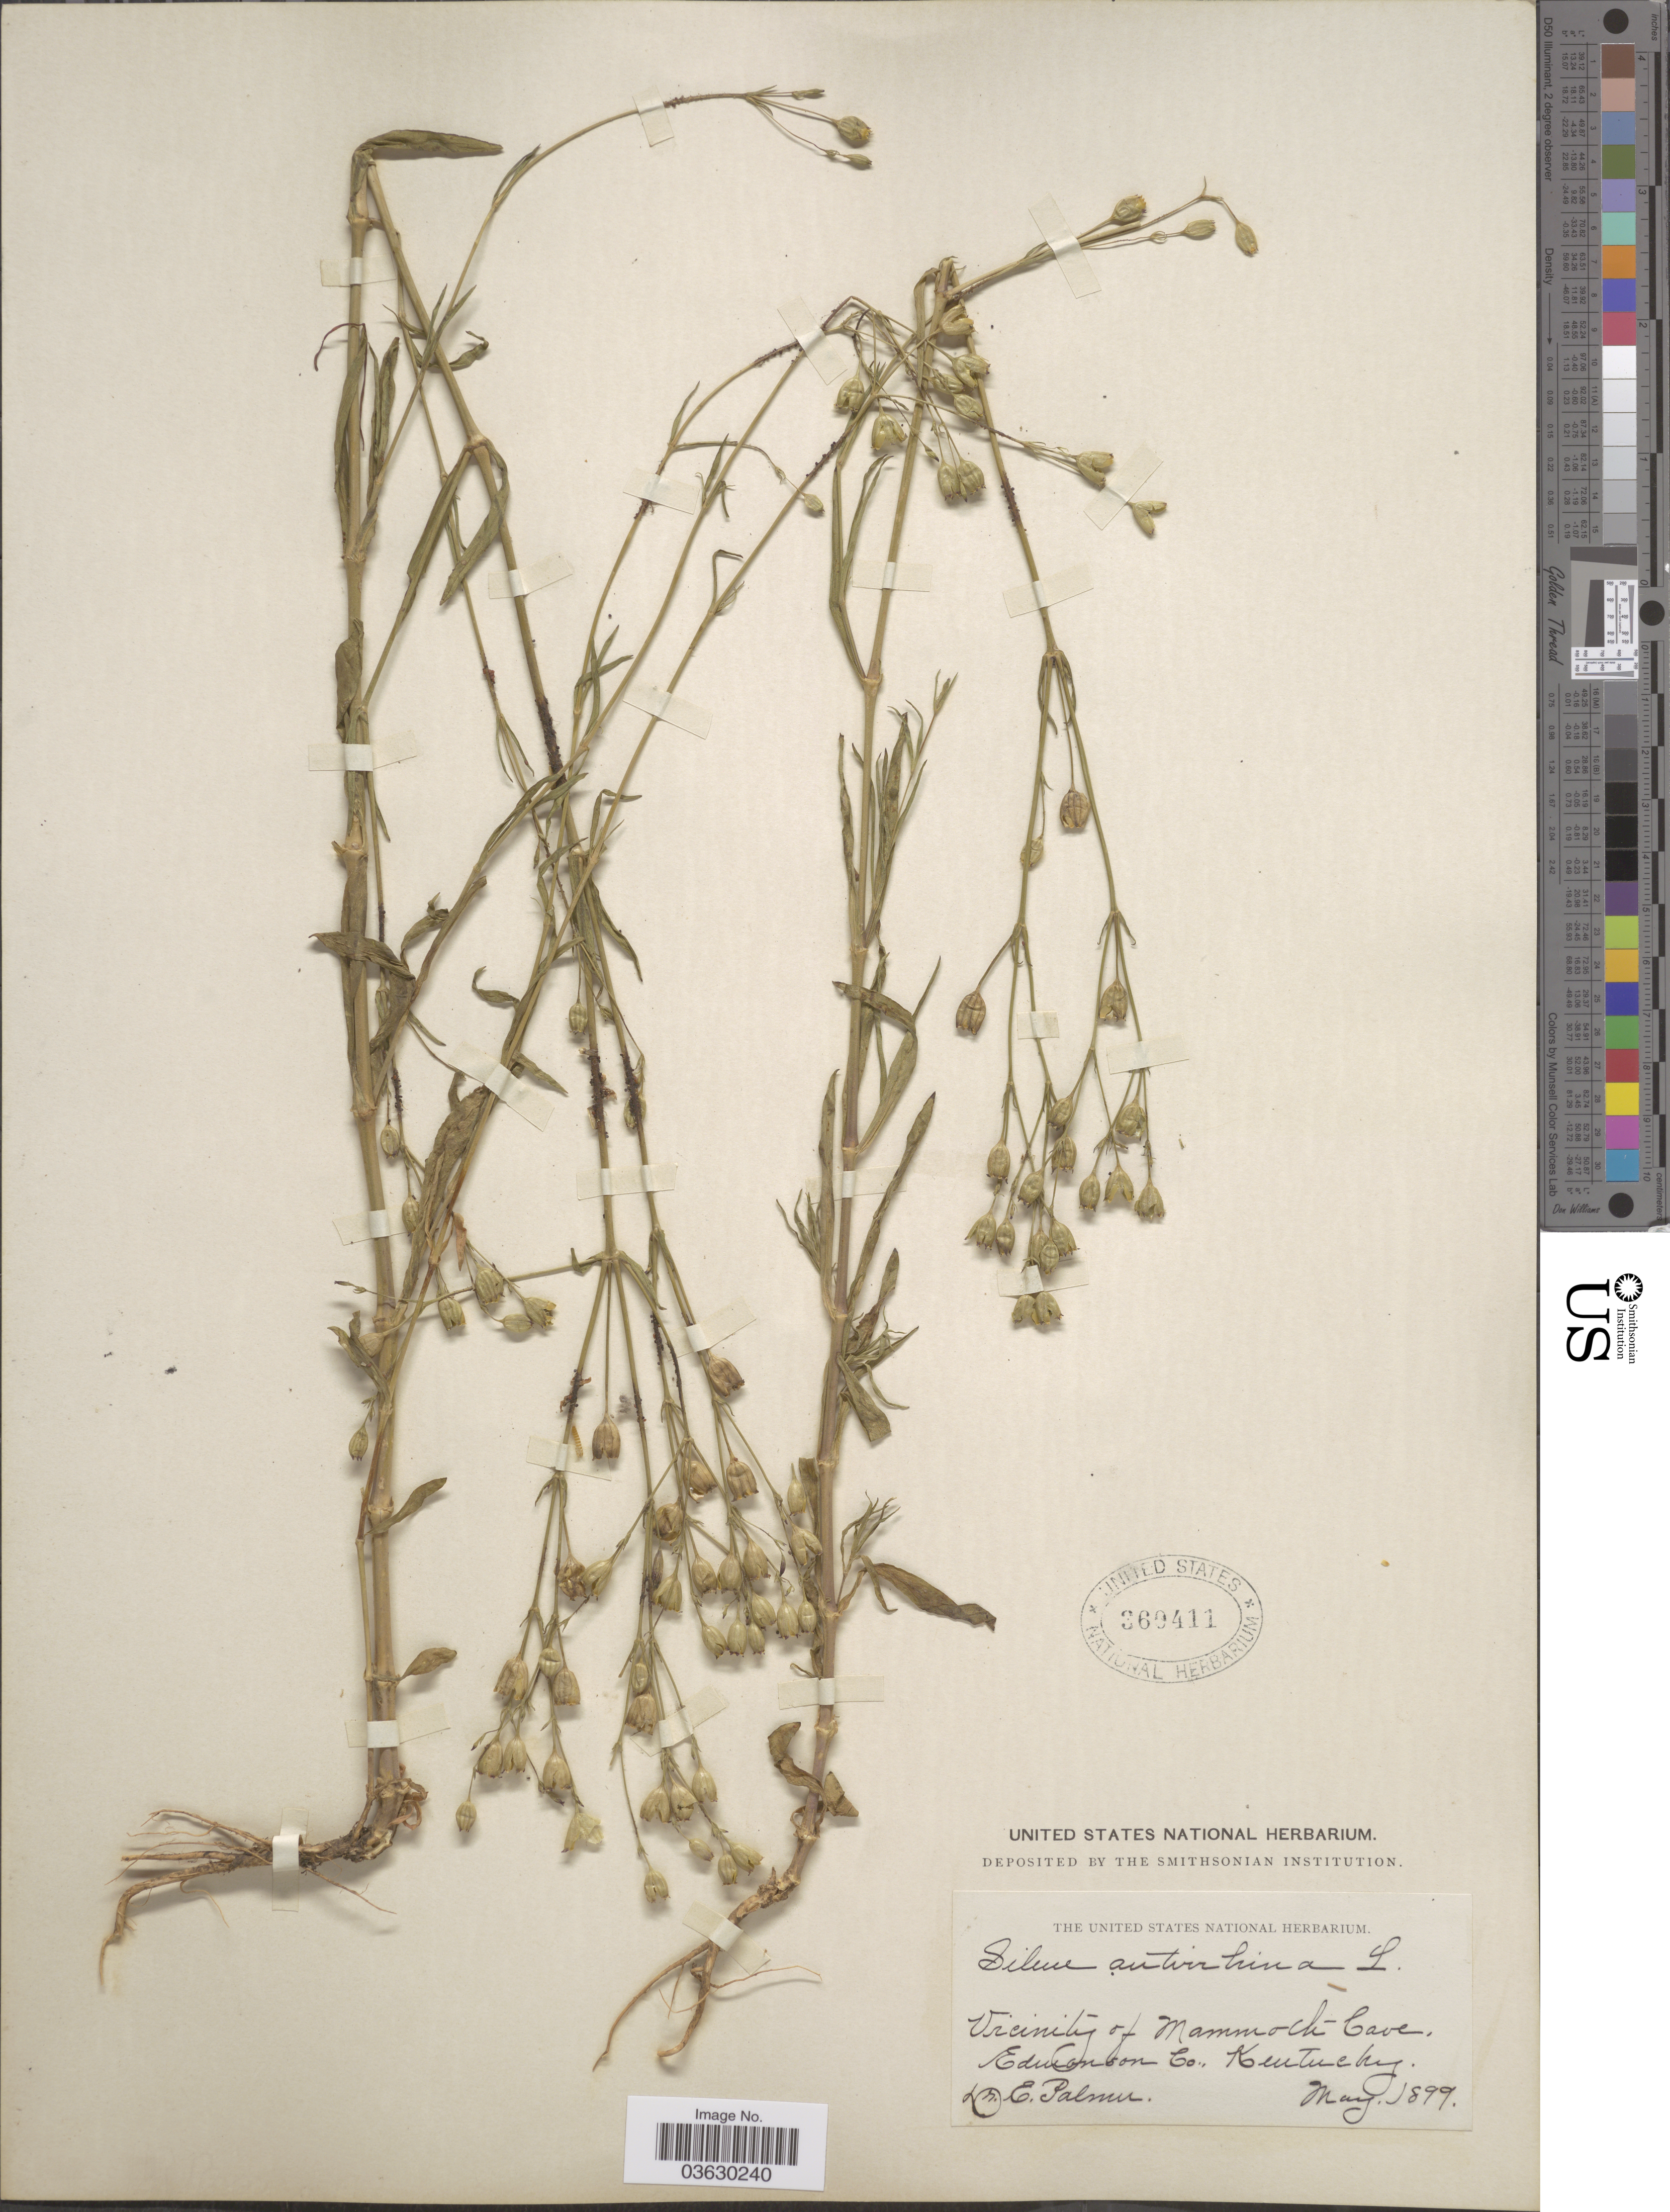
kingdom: Plantae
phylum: Tracheophyta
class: Magnoliopsida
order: Caryophyllales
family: Caryophyllaceae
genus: Silene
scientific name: Silene antirrhina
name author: L.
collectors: E. Palmer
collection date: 1899-05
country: United States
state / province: Kentucky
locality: Vicinity of Mammoth Cave. Edmonson Co.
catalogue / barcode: US 360411